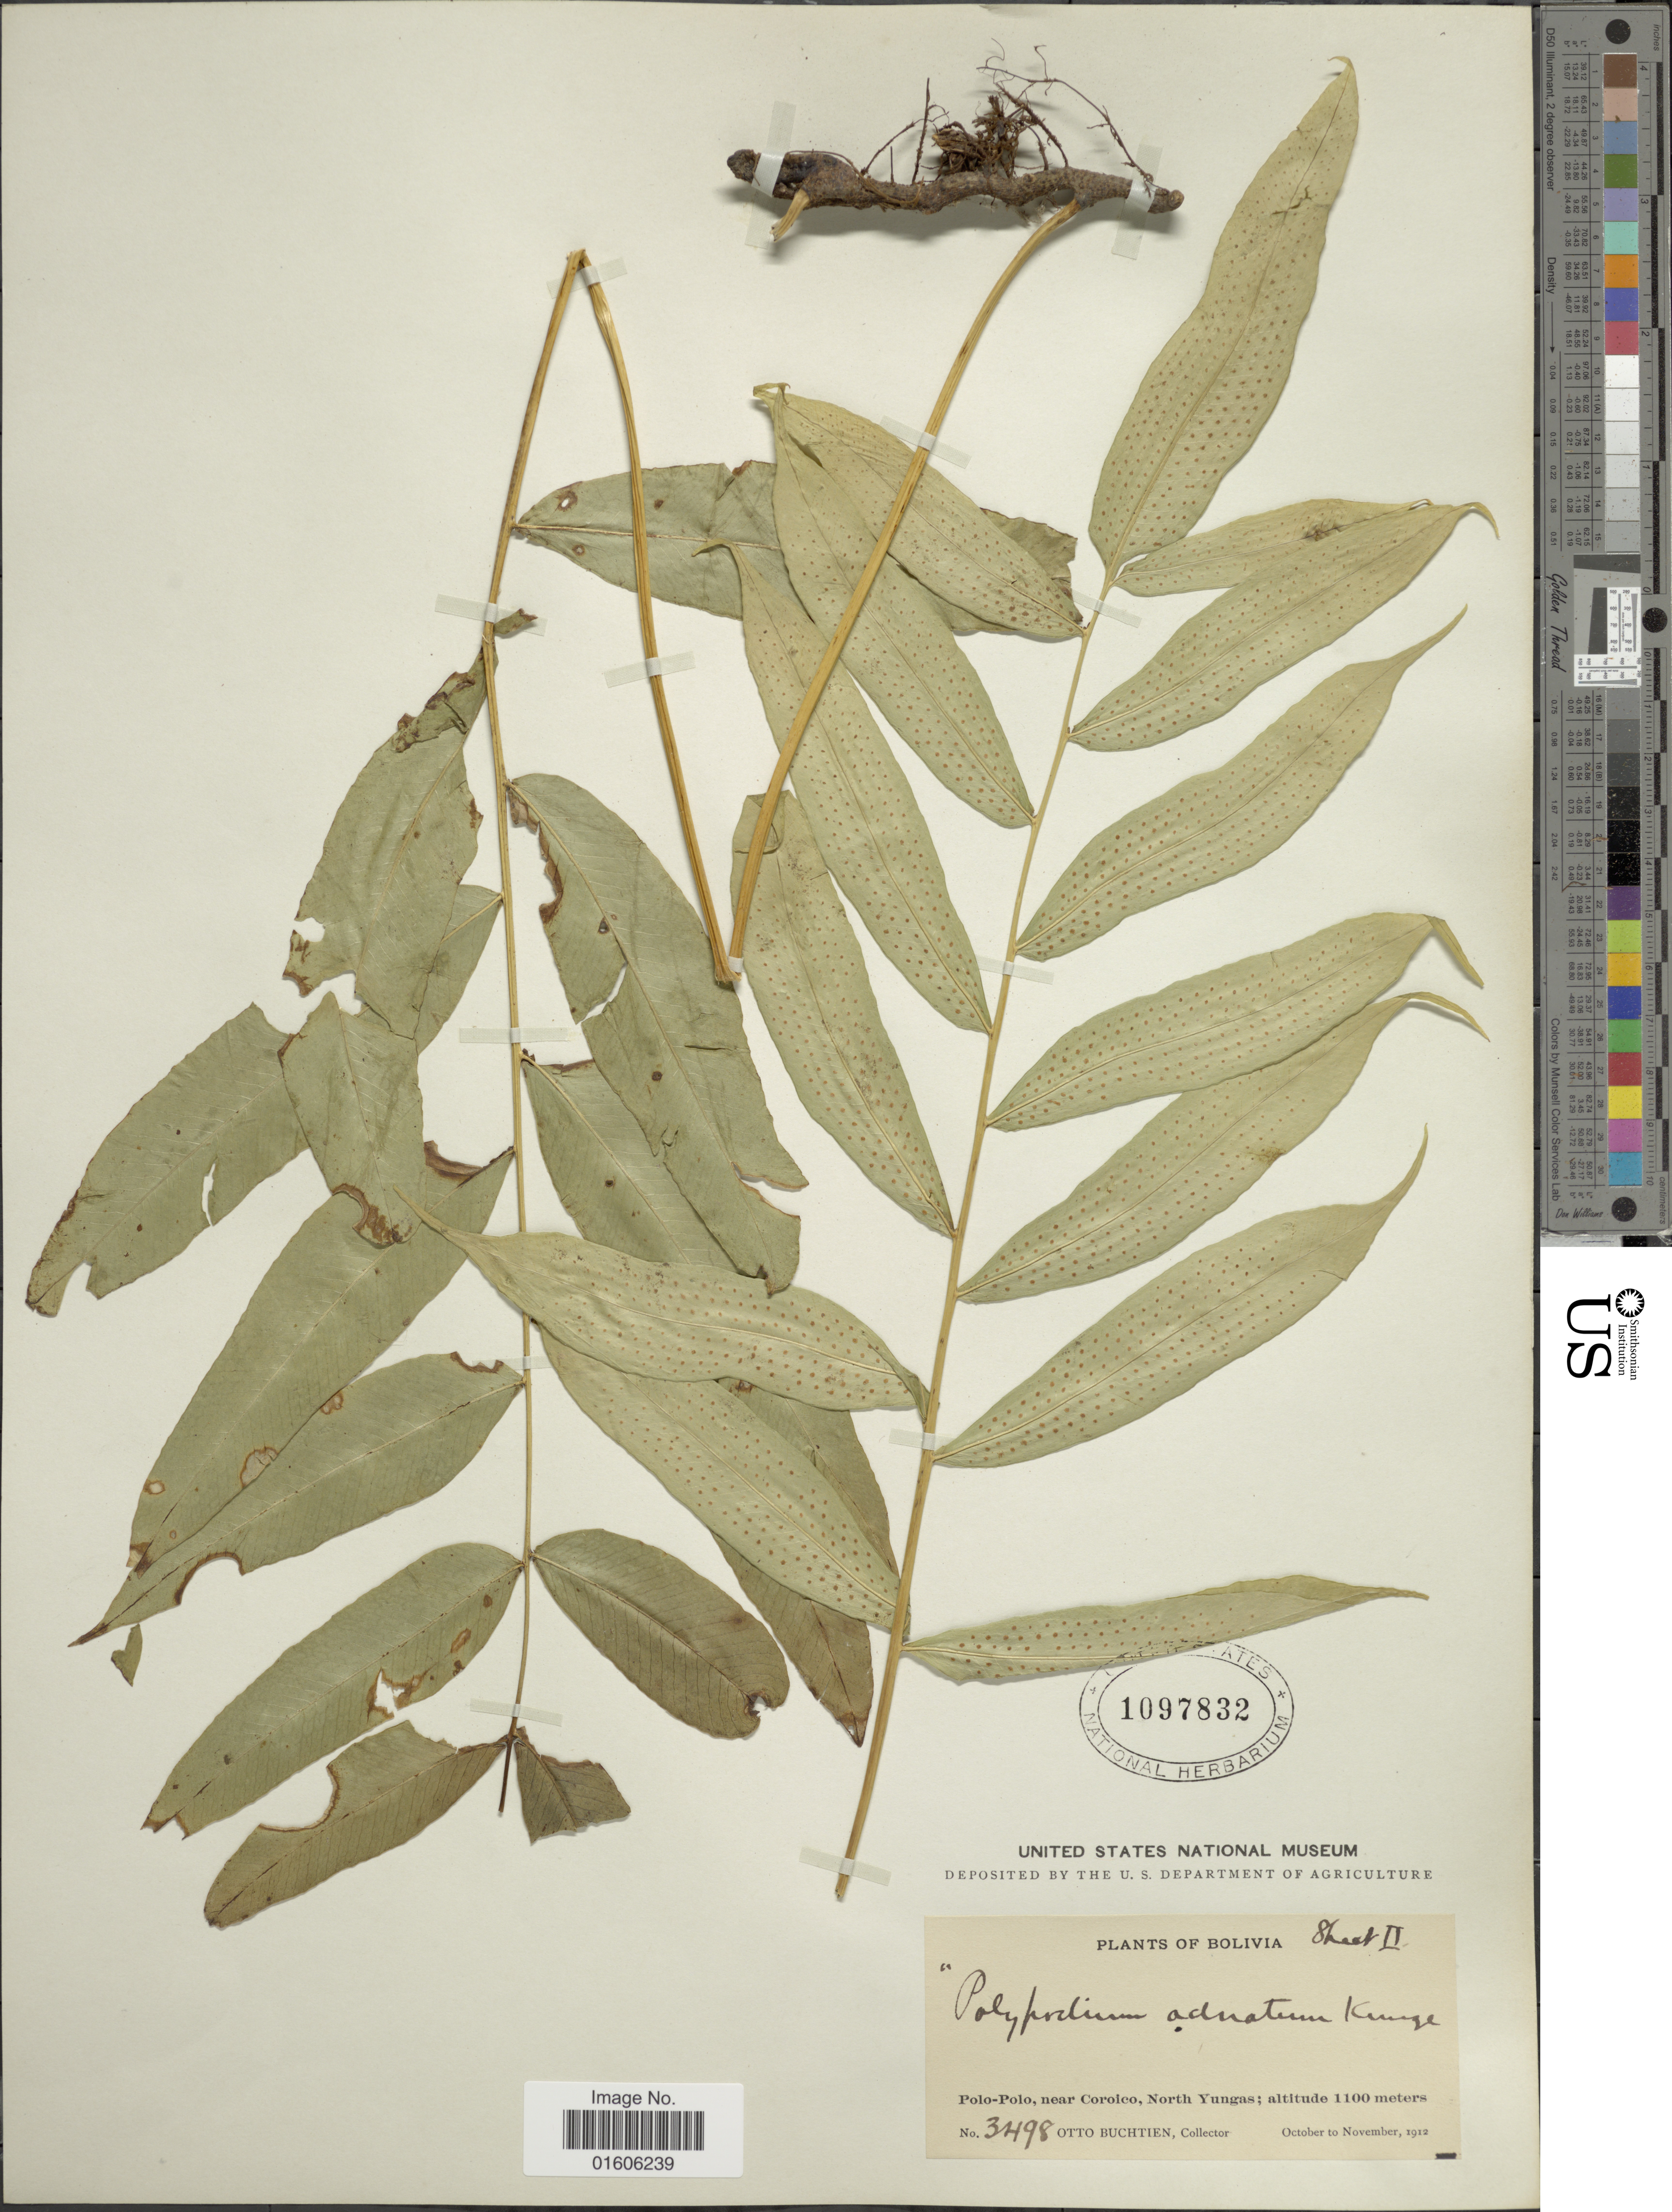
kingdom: Plantae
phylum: Tracheophyta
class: Polypodiopsida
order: Polypodiales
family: Polypodiaceae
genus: Serpocaulon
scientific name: Serpocaulon fraxinifolium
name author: (Jacq.) A.R. Sm.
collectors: O. Buchtien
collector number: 3498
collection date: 1912-10/1912-11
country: Bolivia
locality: Polo-Polo, near Coroico, North Yungas.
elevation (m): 1100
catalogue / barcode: US 1097832